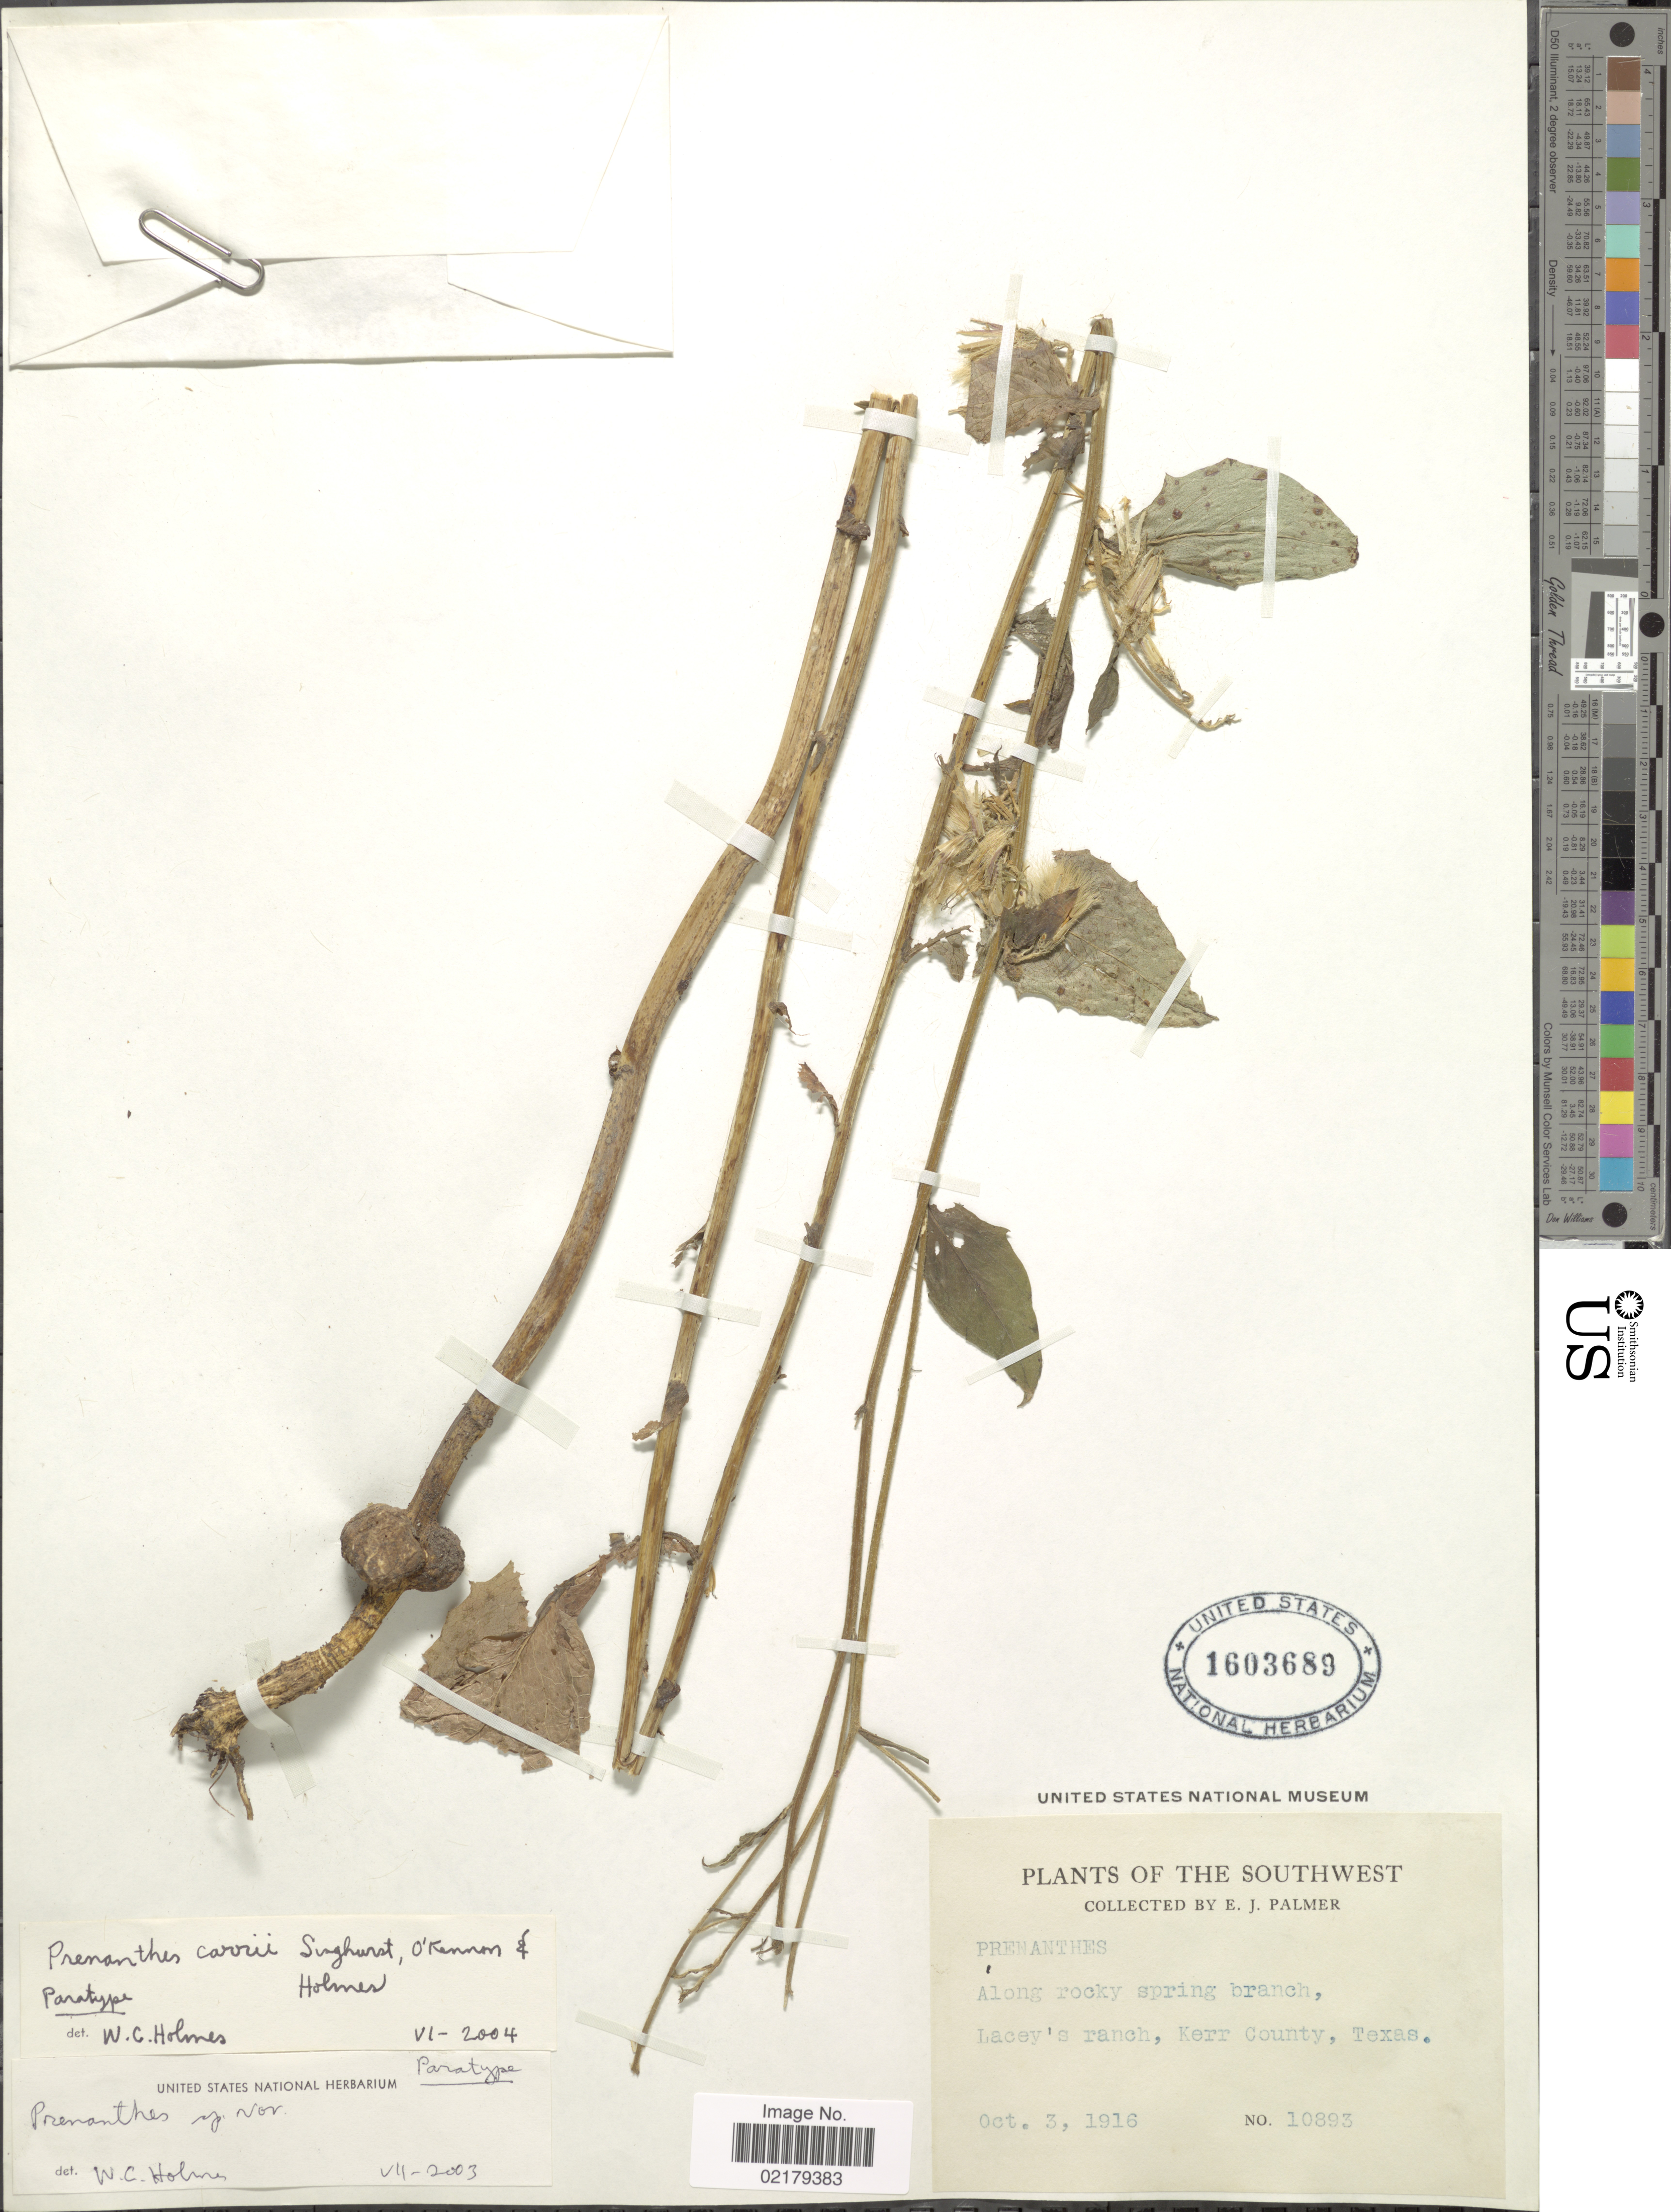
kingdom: Plantae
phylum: Tracheophyta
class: Magnoliopsida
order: Asterales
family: Asteraceae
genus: Prenanthes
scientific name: Prenanthes sp.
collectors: E. J. Palmer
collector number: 10893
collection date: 1916-10-03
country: United States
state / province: Texas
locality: The Southwest, Along rocky spring branch, Lacey's ranch, Kerr County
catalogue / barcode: US 1603689